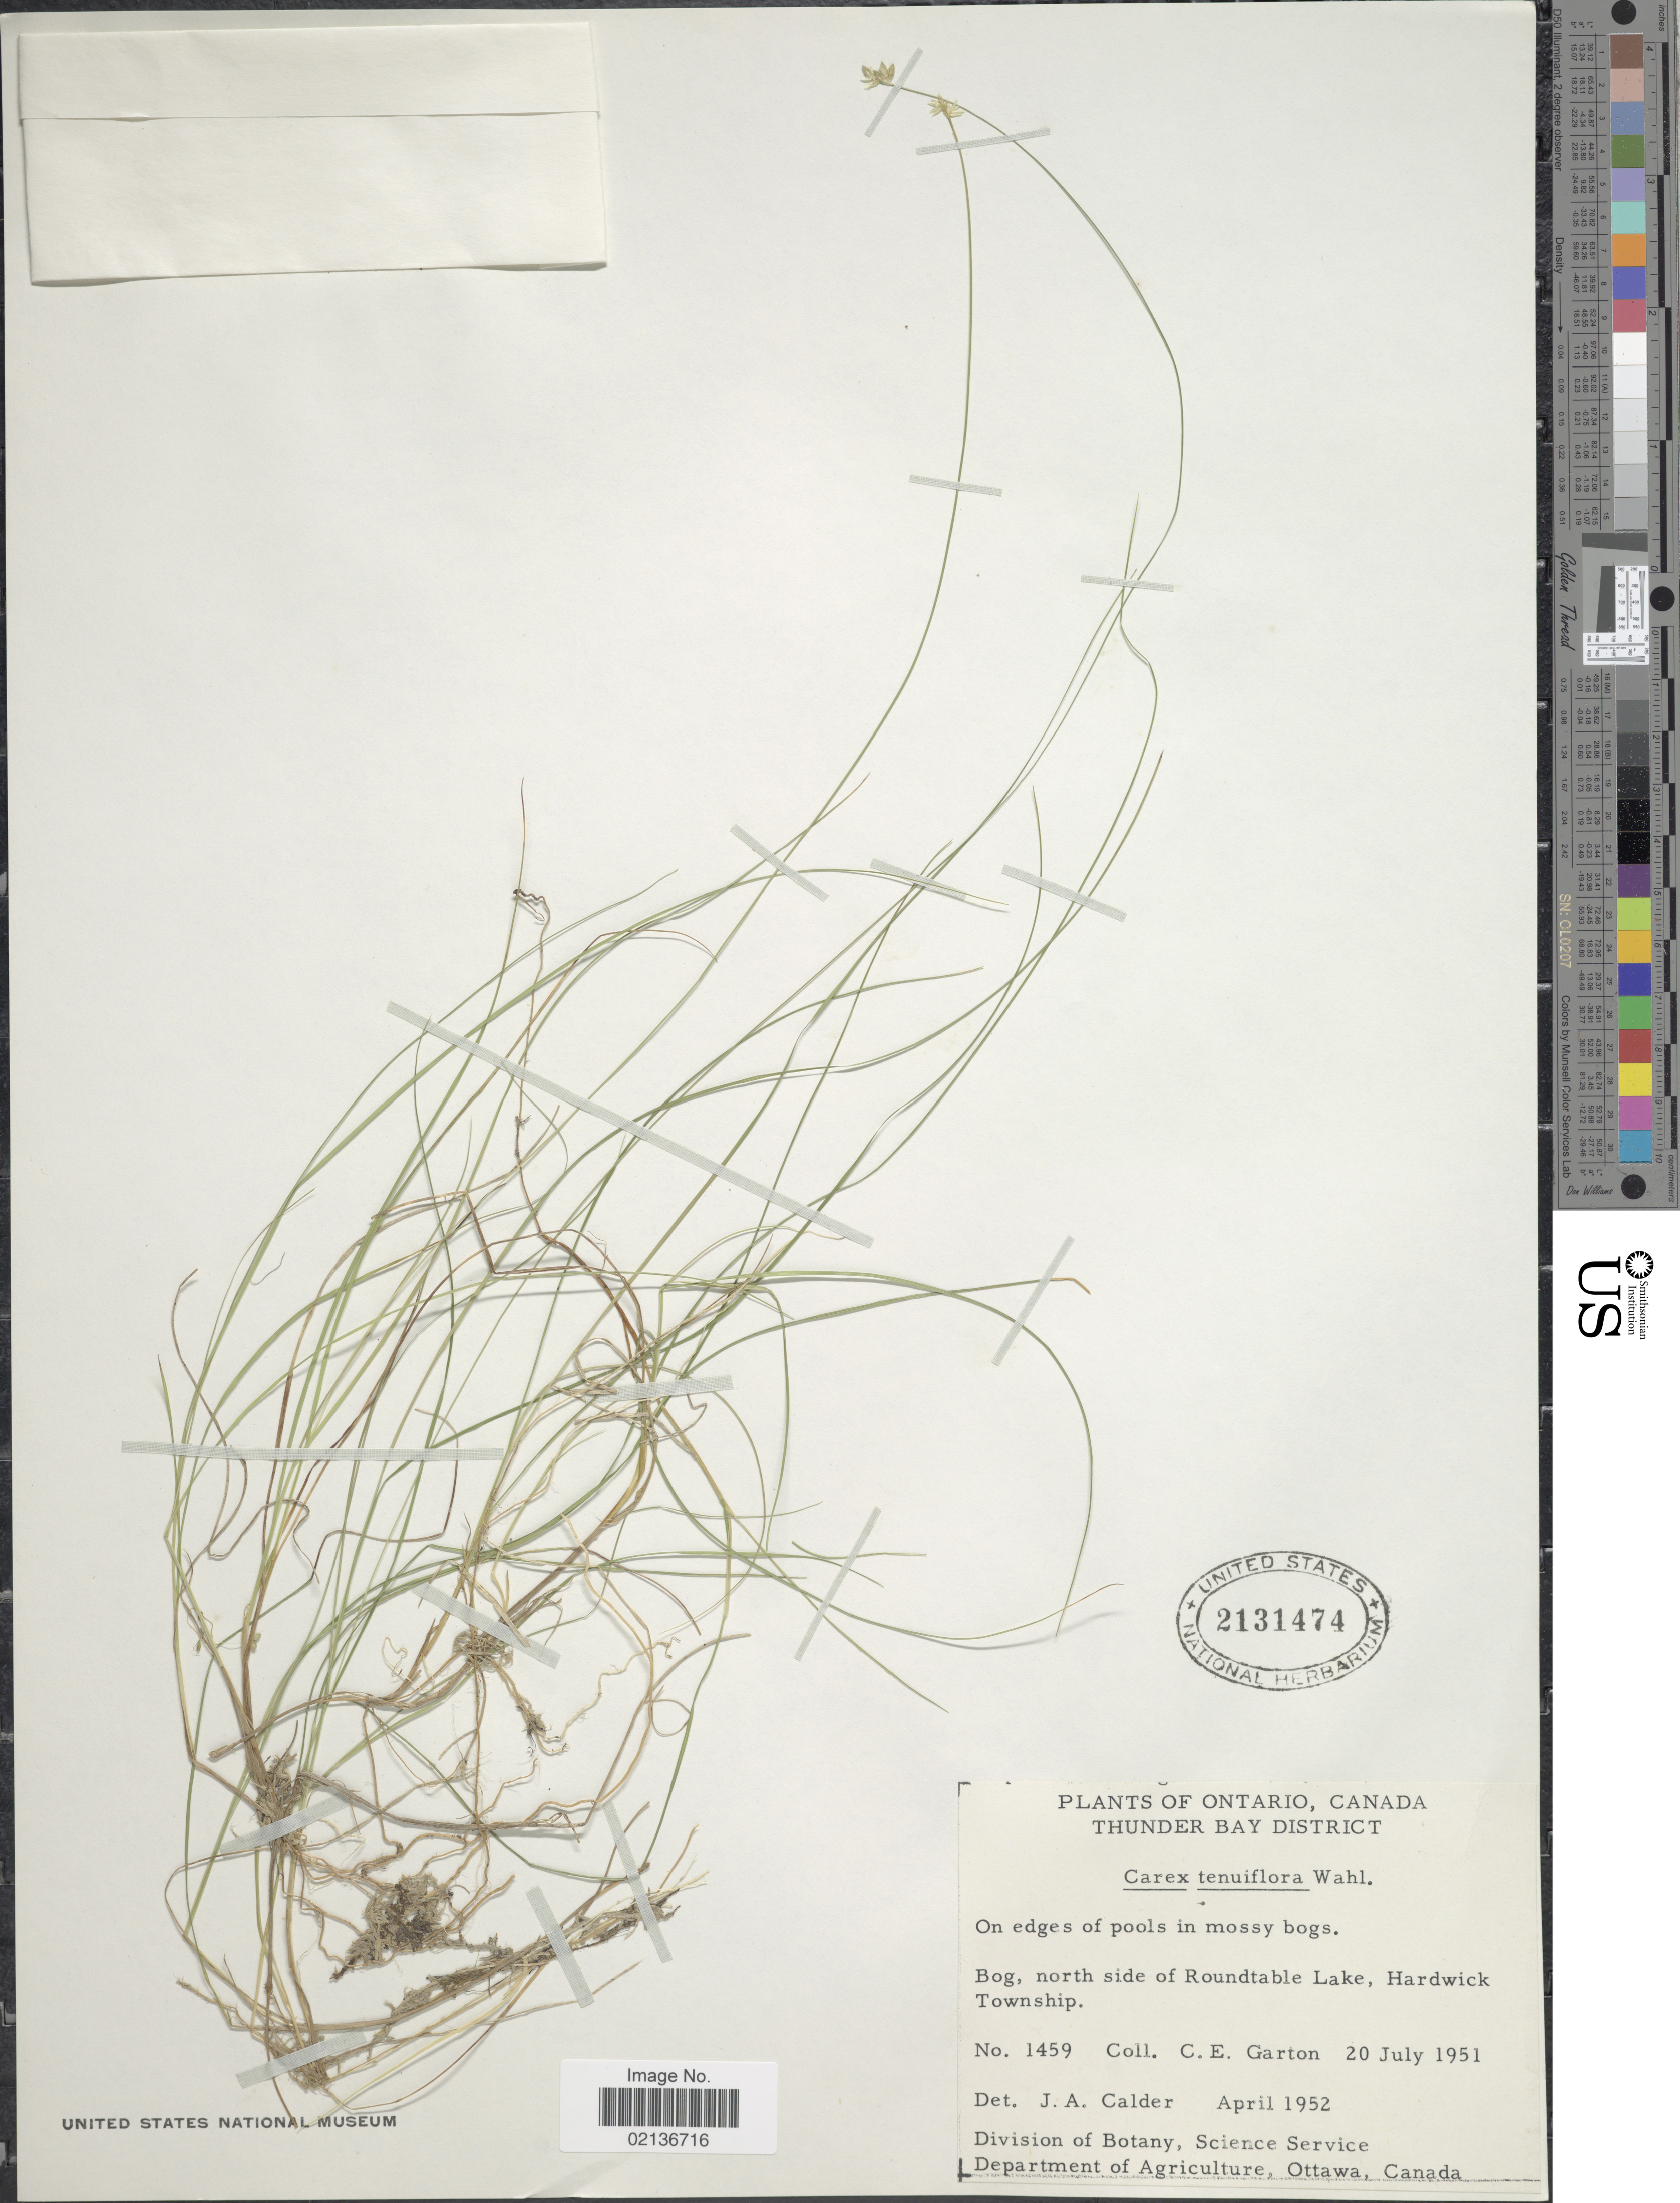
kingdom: Plantae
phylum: Tracheophyta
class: Liliopsida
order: Poales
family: Cyperaceae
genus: Carex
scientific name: Carex tenuiflora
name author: Wahlenb.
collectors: C. E. Garton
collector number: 1459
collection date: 1951-07-20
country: Canada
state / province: Ontario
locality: Ontario, Canada, Thunder Bay District, Bog, north side of Roundtable Lake, Hardwick Township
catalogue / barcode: US 2131474